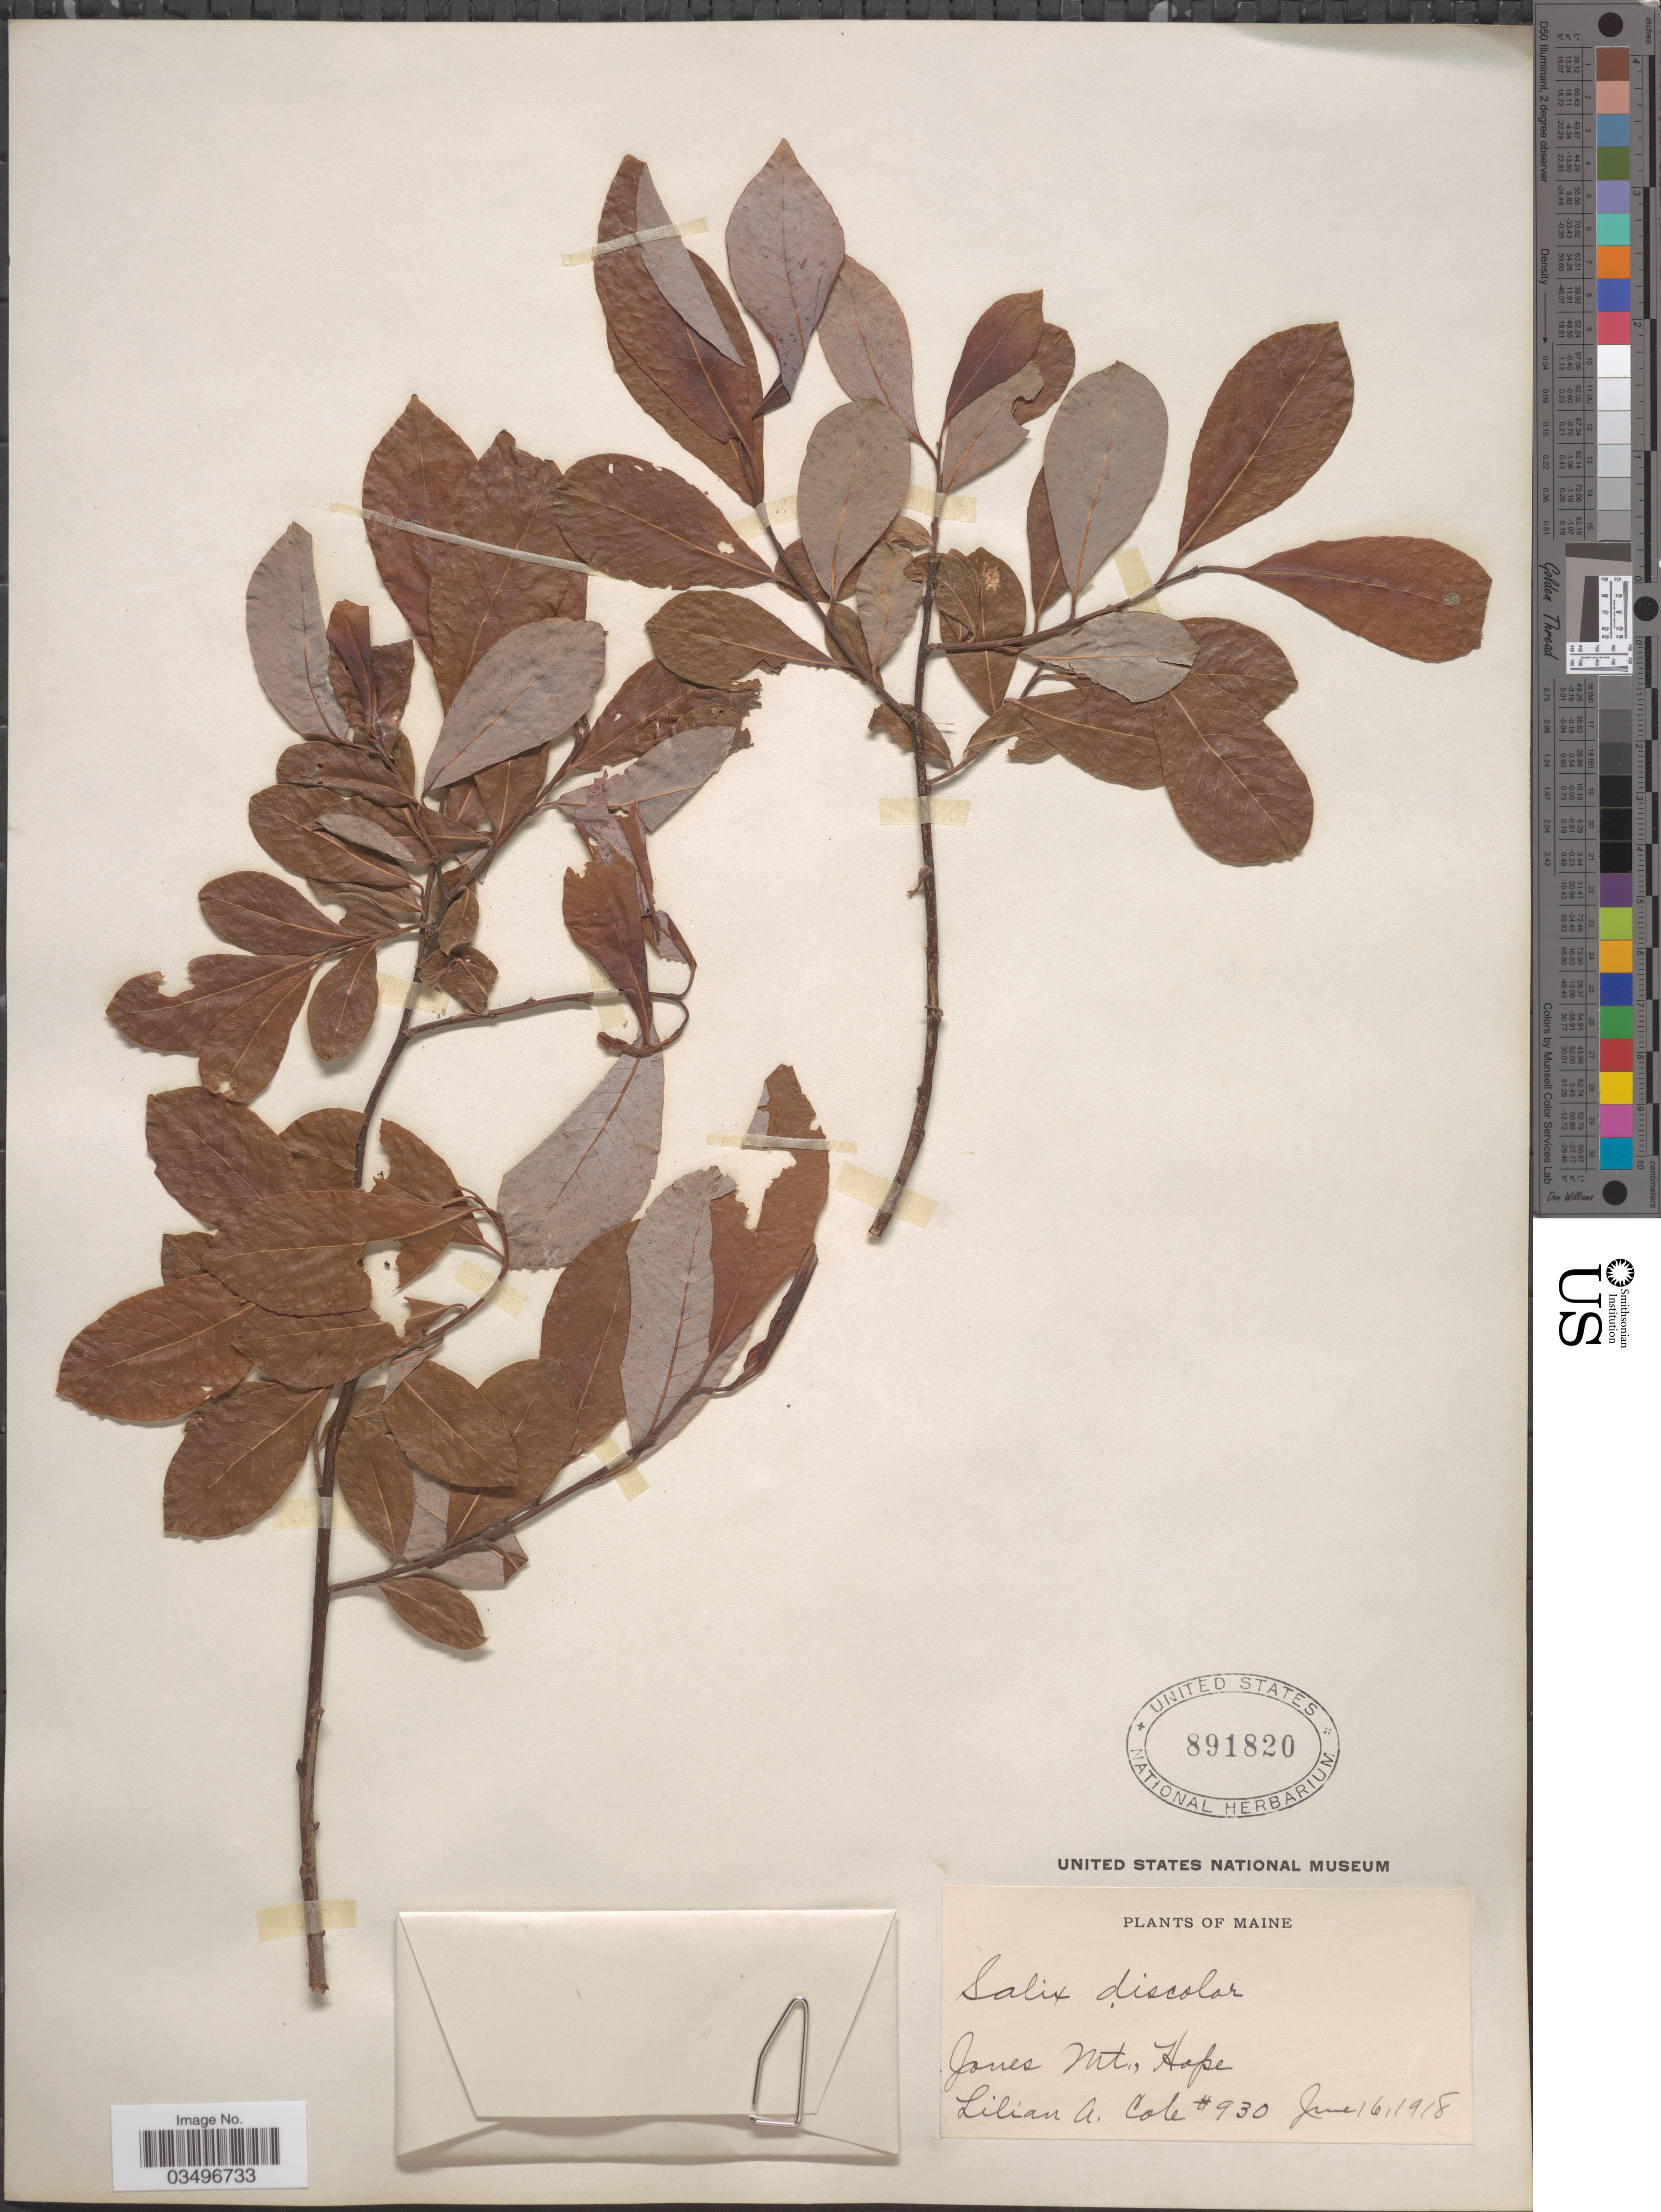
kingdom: Plantae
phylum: Tracheophyta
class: Magnoliopsida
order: Malpighiales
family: Salicaceae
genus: Salix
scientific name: Salix discolor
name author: Muhl.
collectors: L. A. Cole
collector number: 930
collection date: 1918-06-16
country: United States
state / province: Maine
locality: Jones Mt., Hope.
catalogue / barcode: US 891820